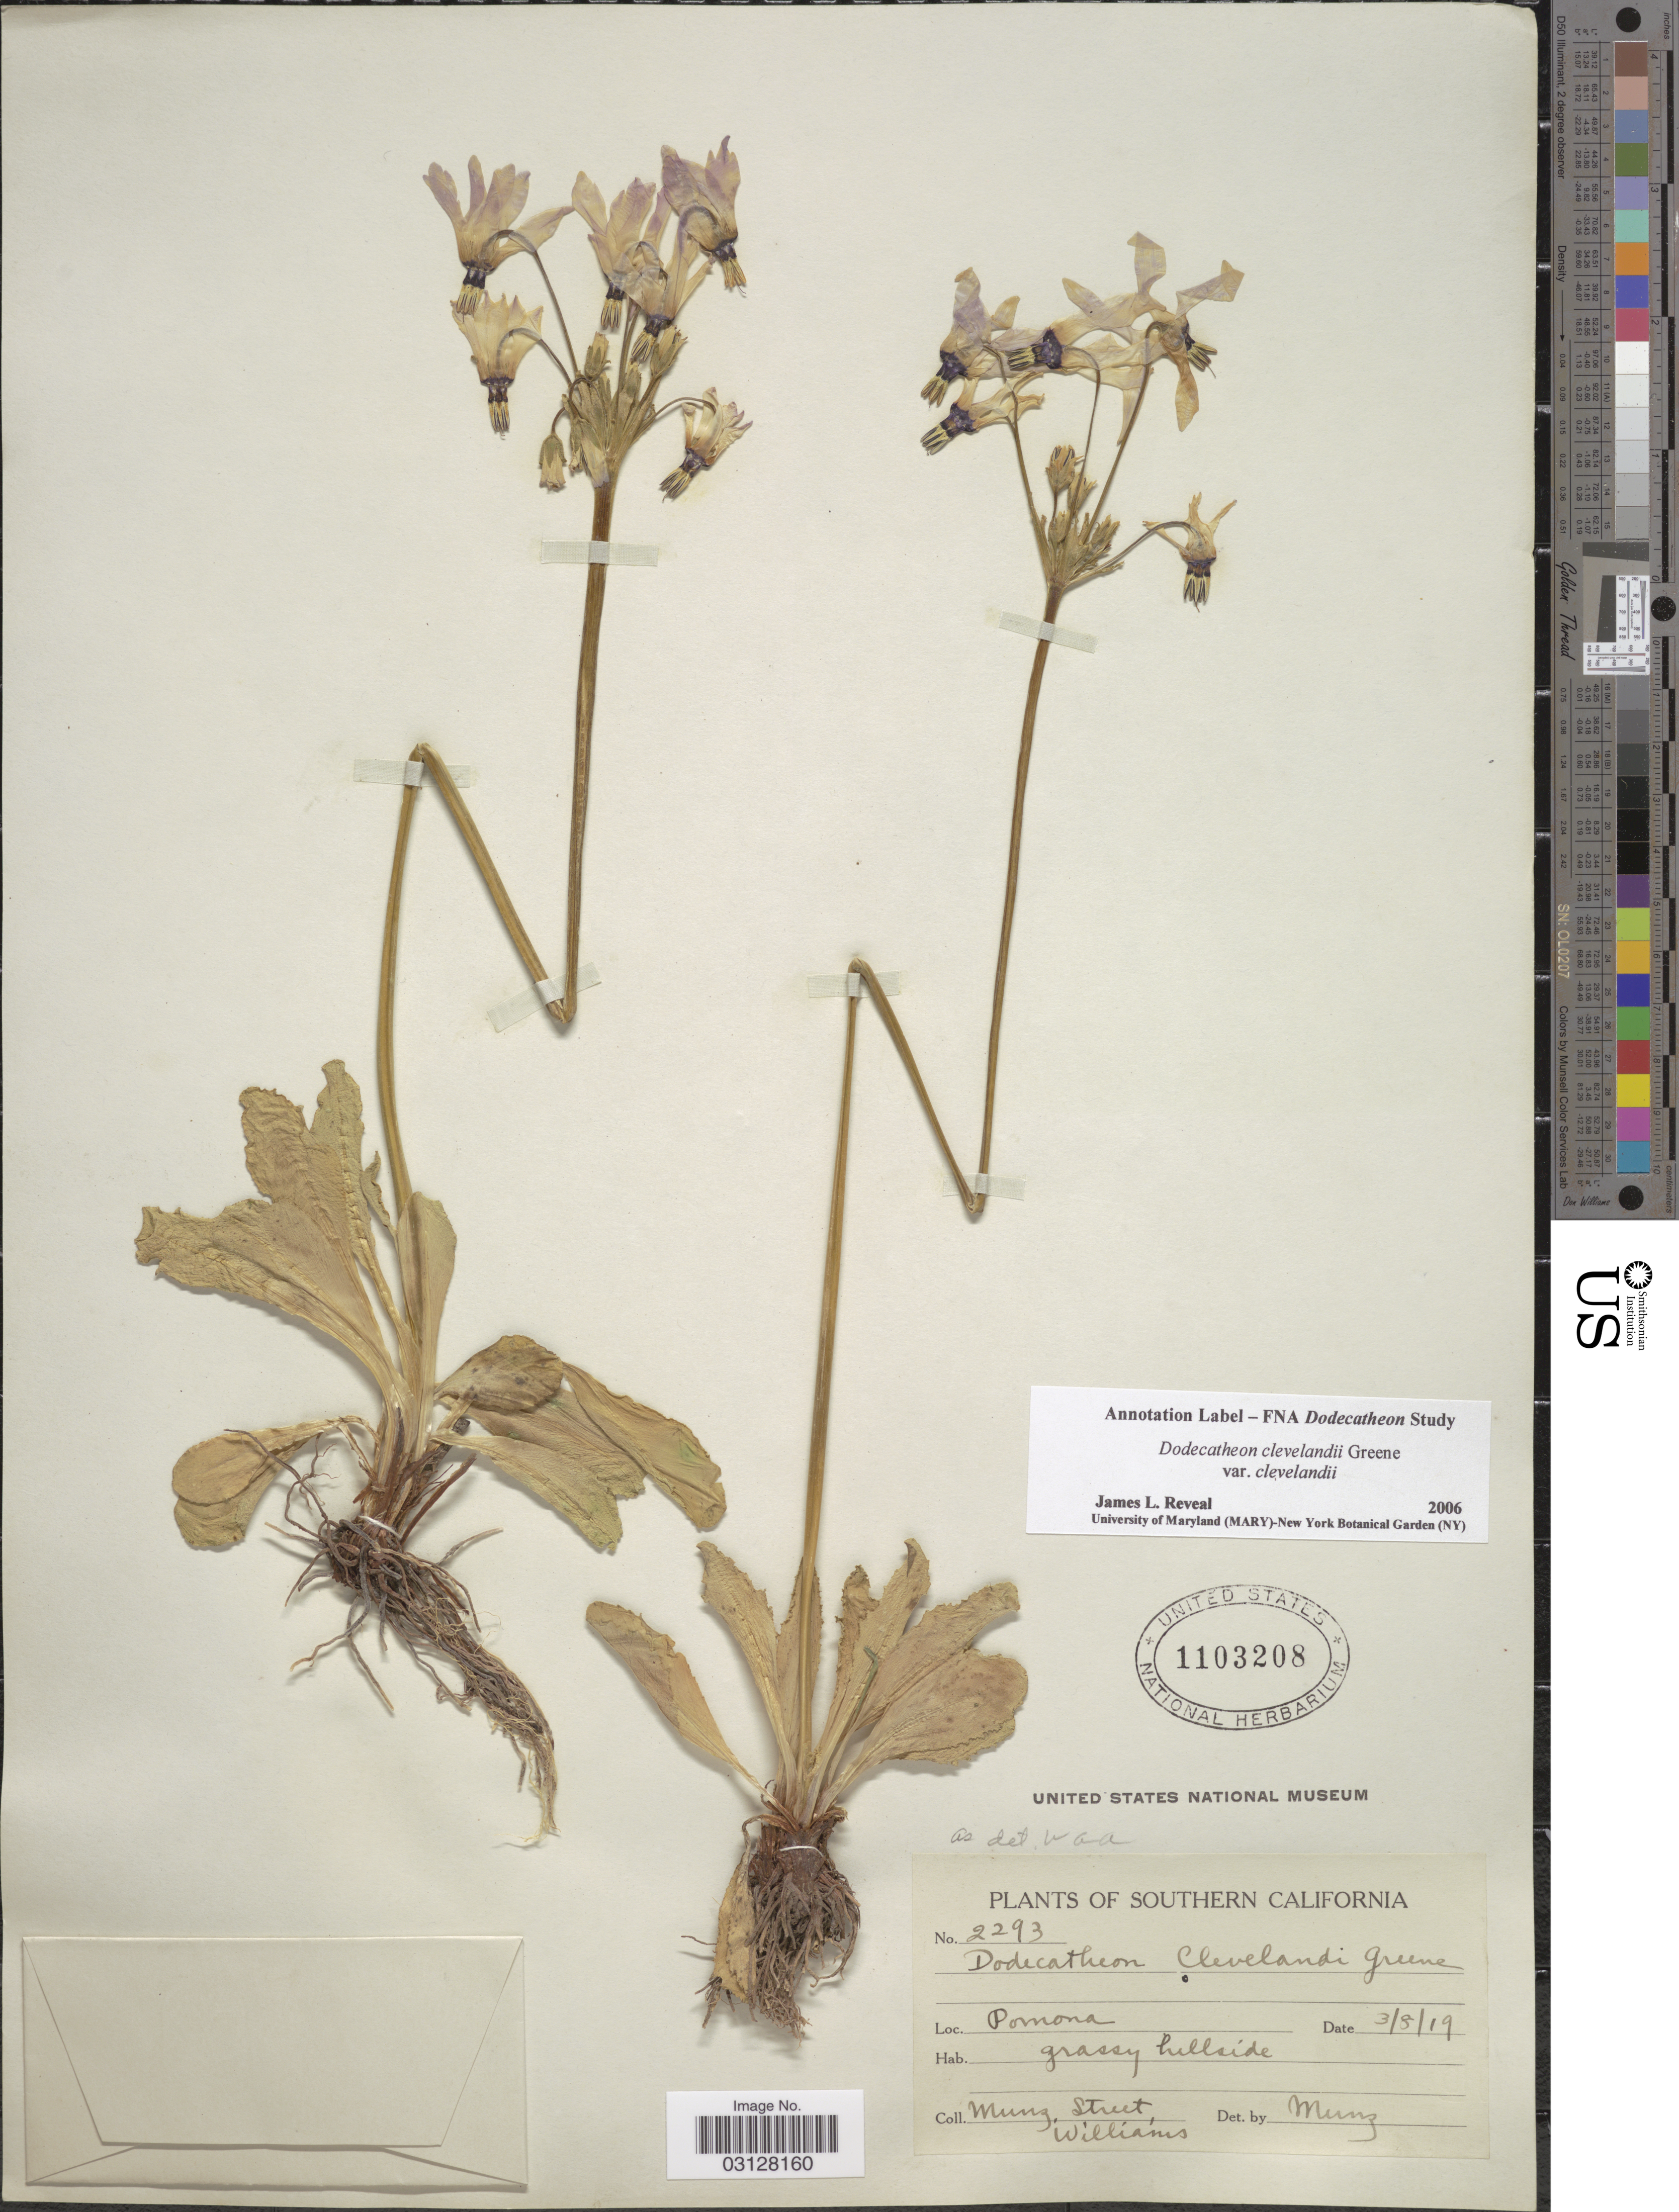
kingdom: Plantae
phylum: Tracheophyta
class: Magnoliopsida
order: Ericales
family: Primulaceae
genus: Dodecatheon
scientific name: Dodecatheon clevelandii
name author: Greene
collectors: -. Munz, -. Street & -- Williams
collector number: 2293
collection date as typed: Transcribed d/m/y: 8/3/19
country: United States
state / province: California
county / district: Los Angeles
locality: Southern California. Pomona.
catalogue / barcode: US 1103208